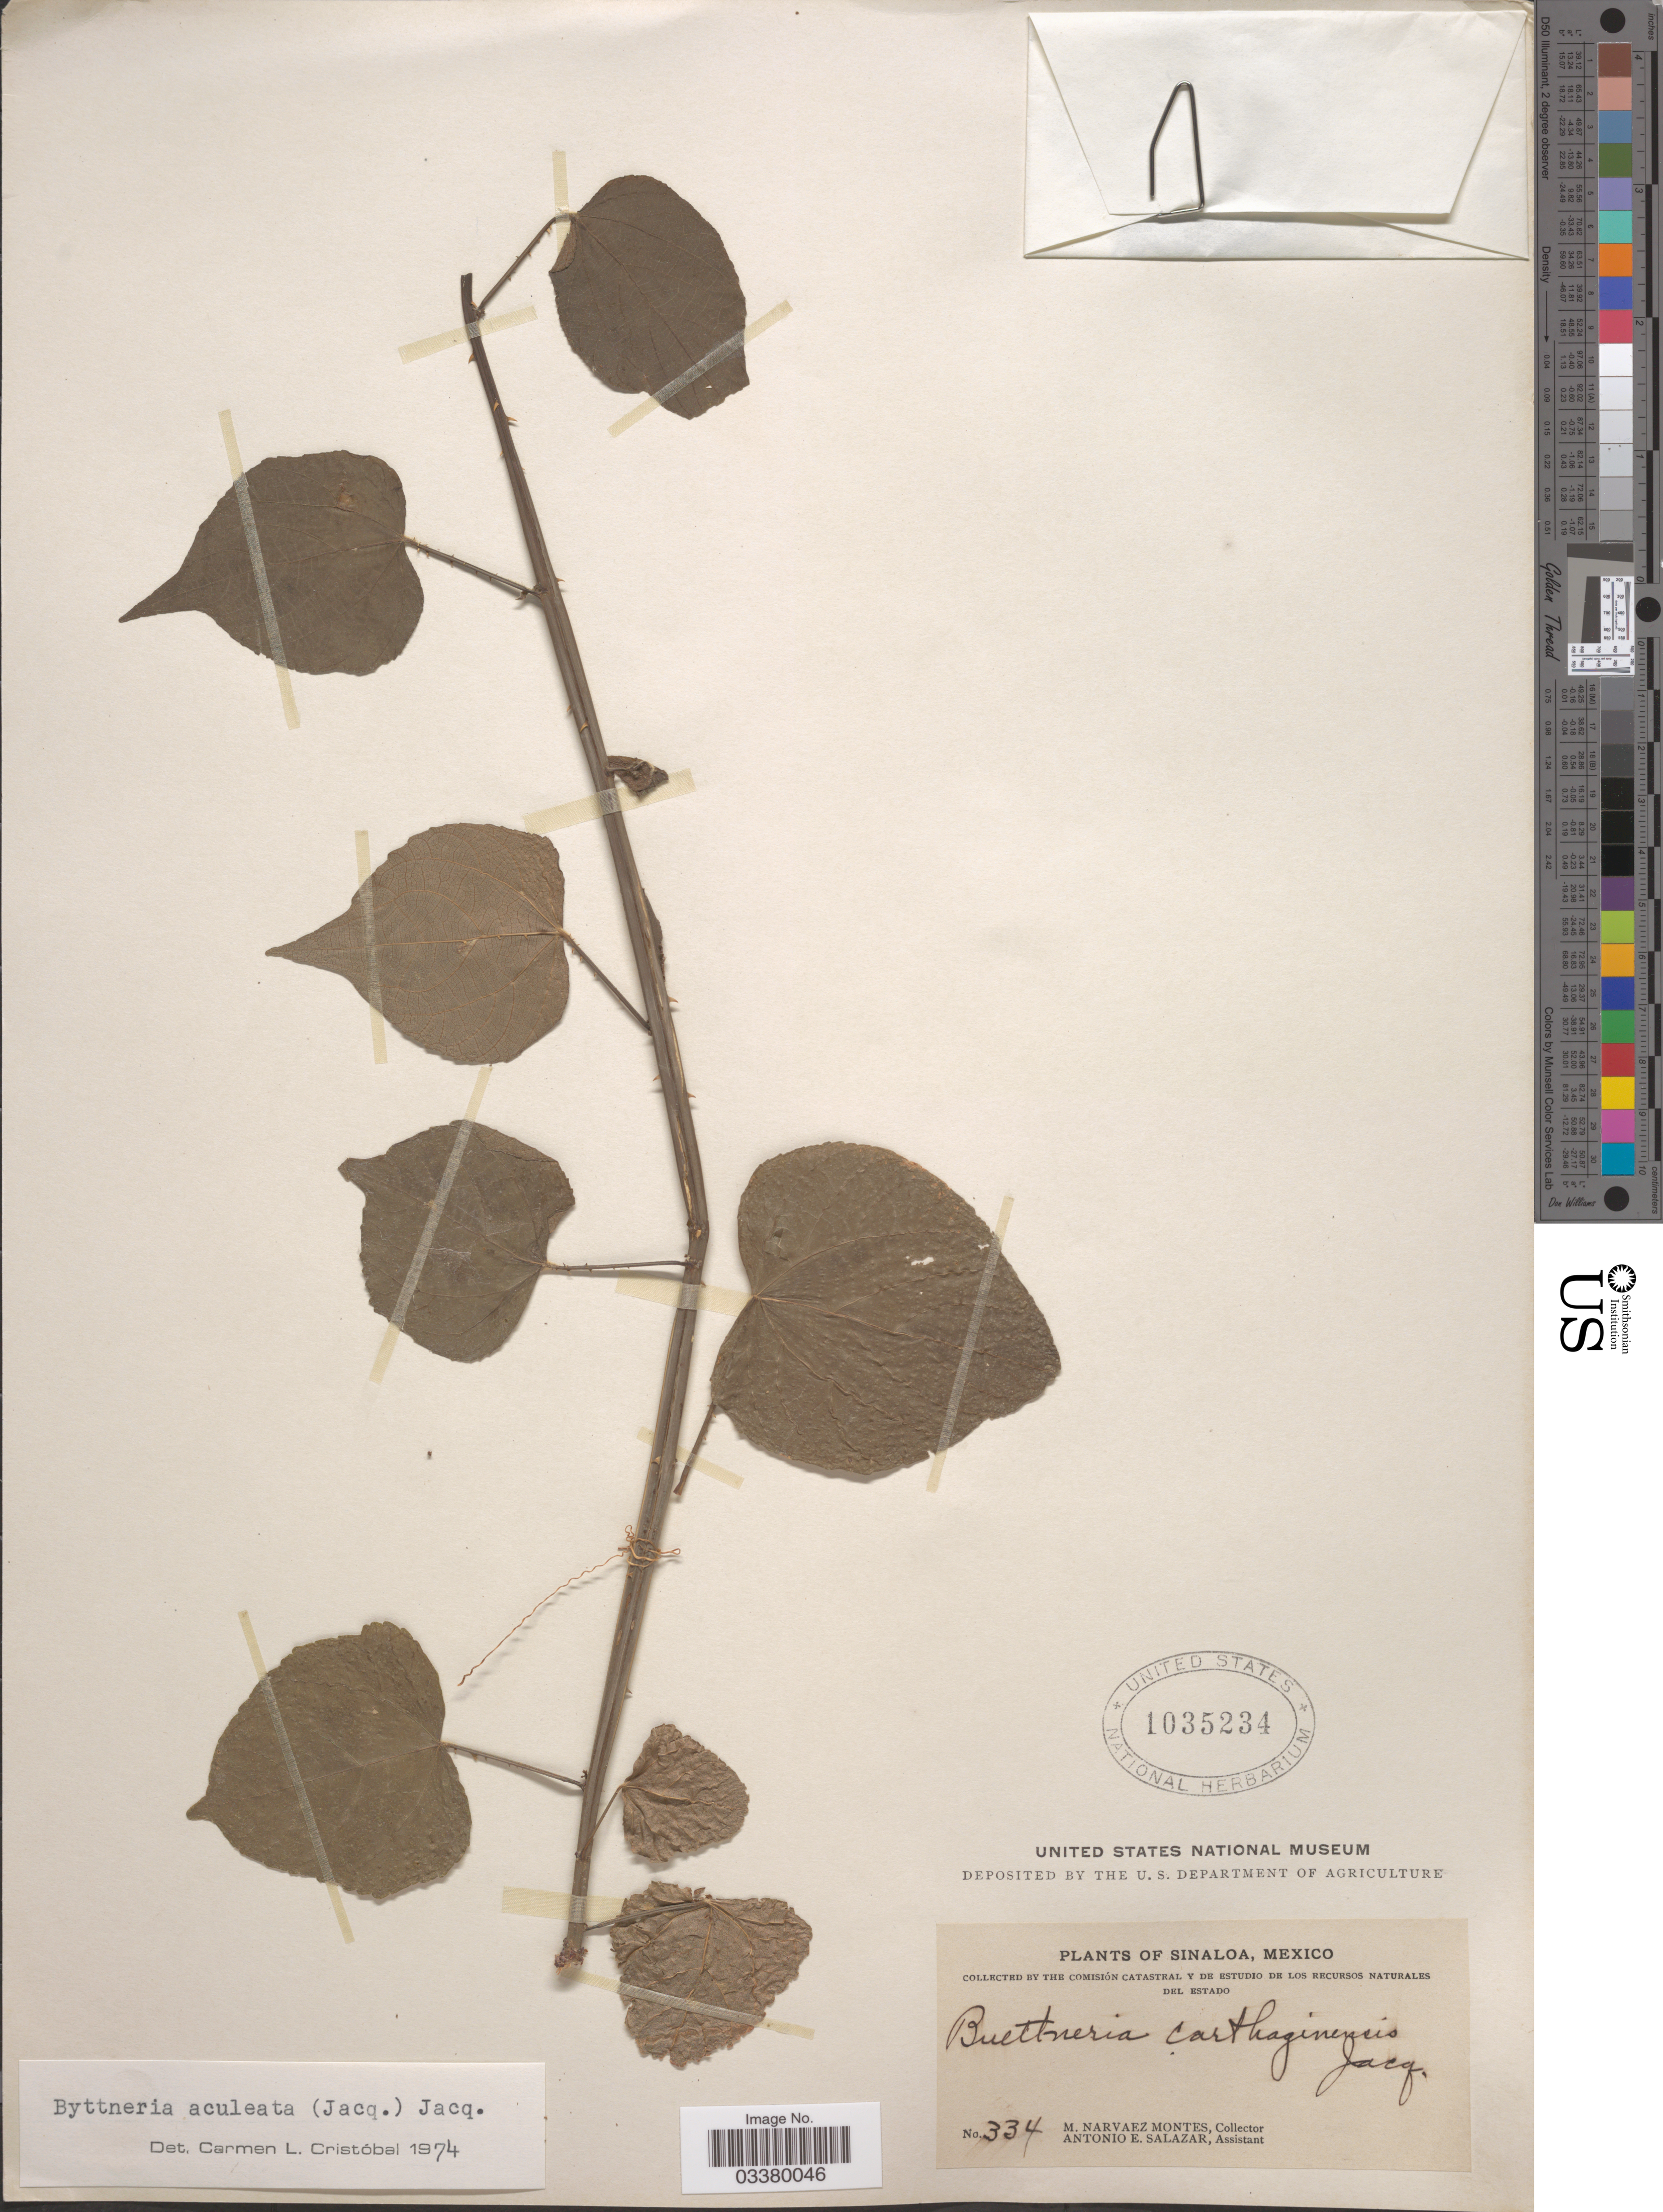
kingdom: Plantae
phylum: Tracheophyta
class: Magnoliopsida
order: Malvales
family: Malvaceae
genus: Byttneria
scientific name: Byttneria aculeata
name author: (Jacq.) Jacq.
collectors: M. Narvaez-Montes & A. E. Salazar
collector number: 334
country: Mexico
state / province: Sinaloa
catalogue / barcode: US 1035234